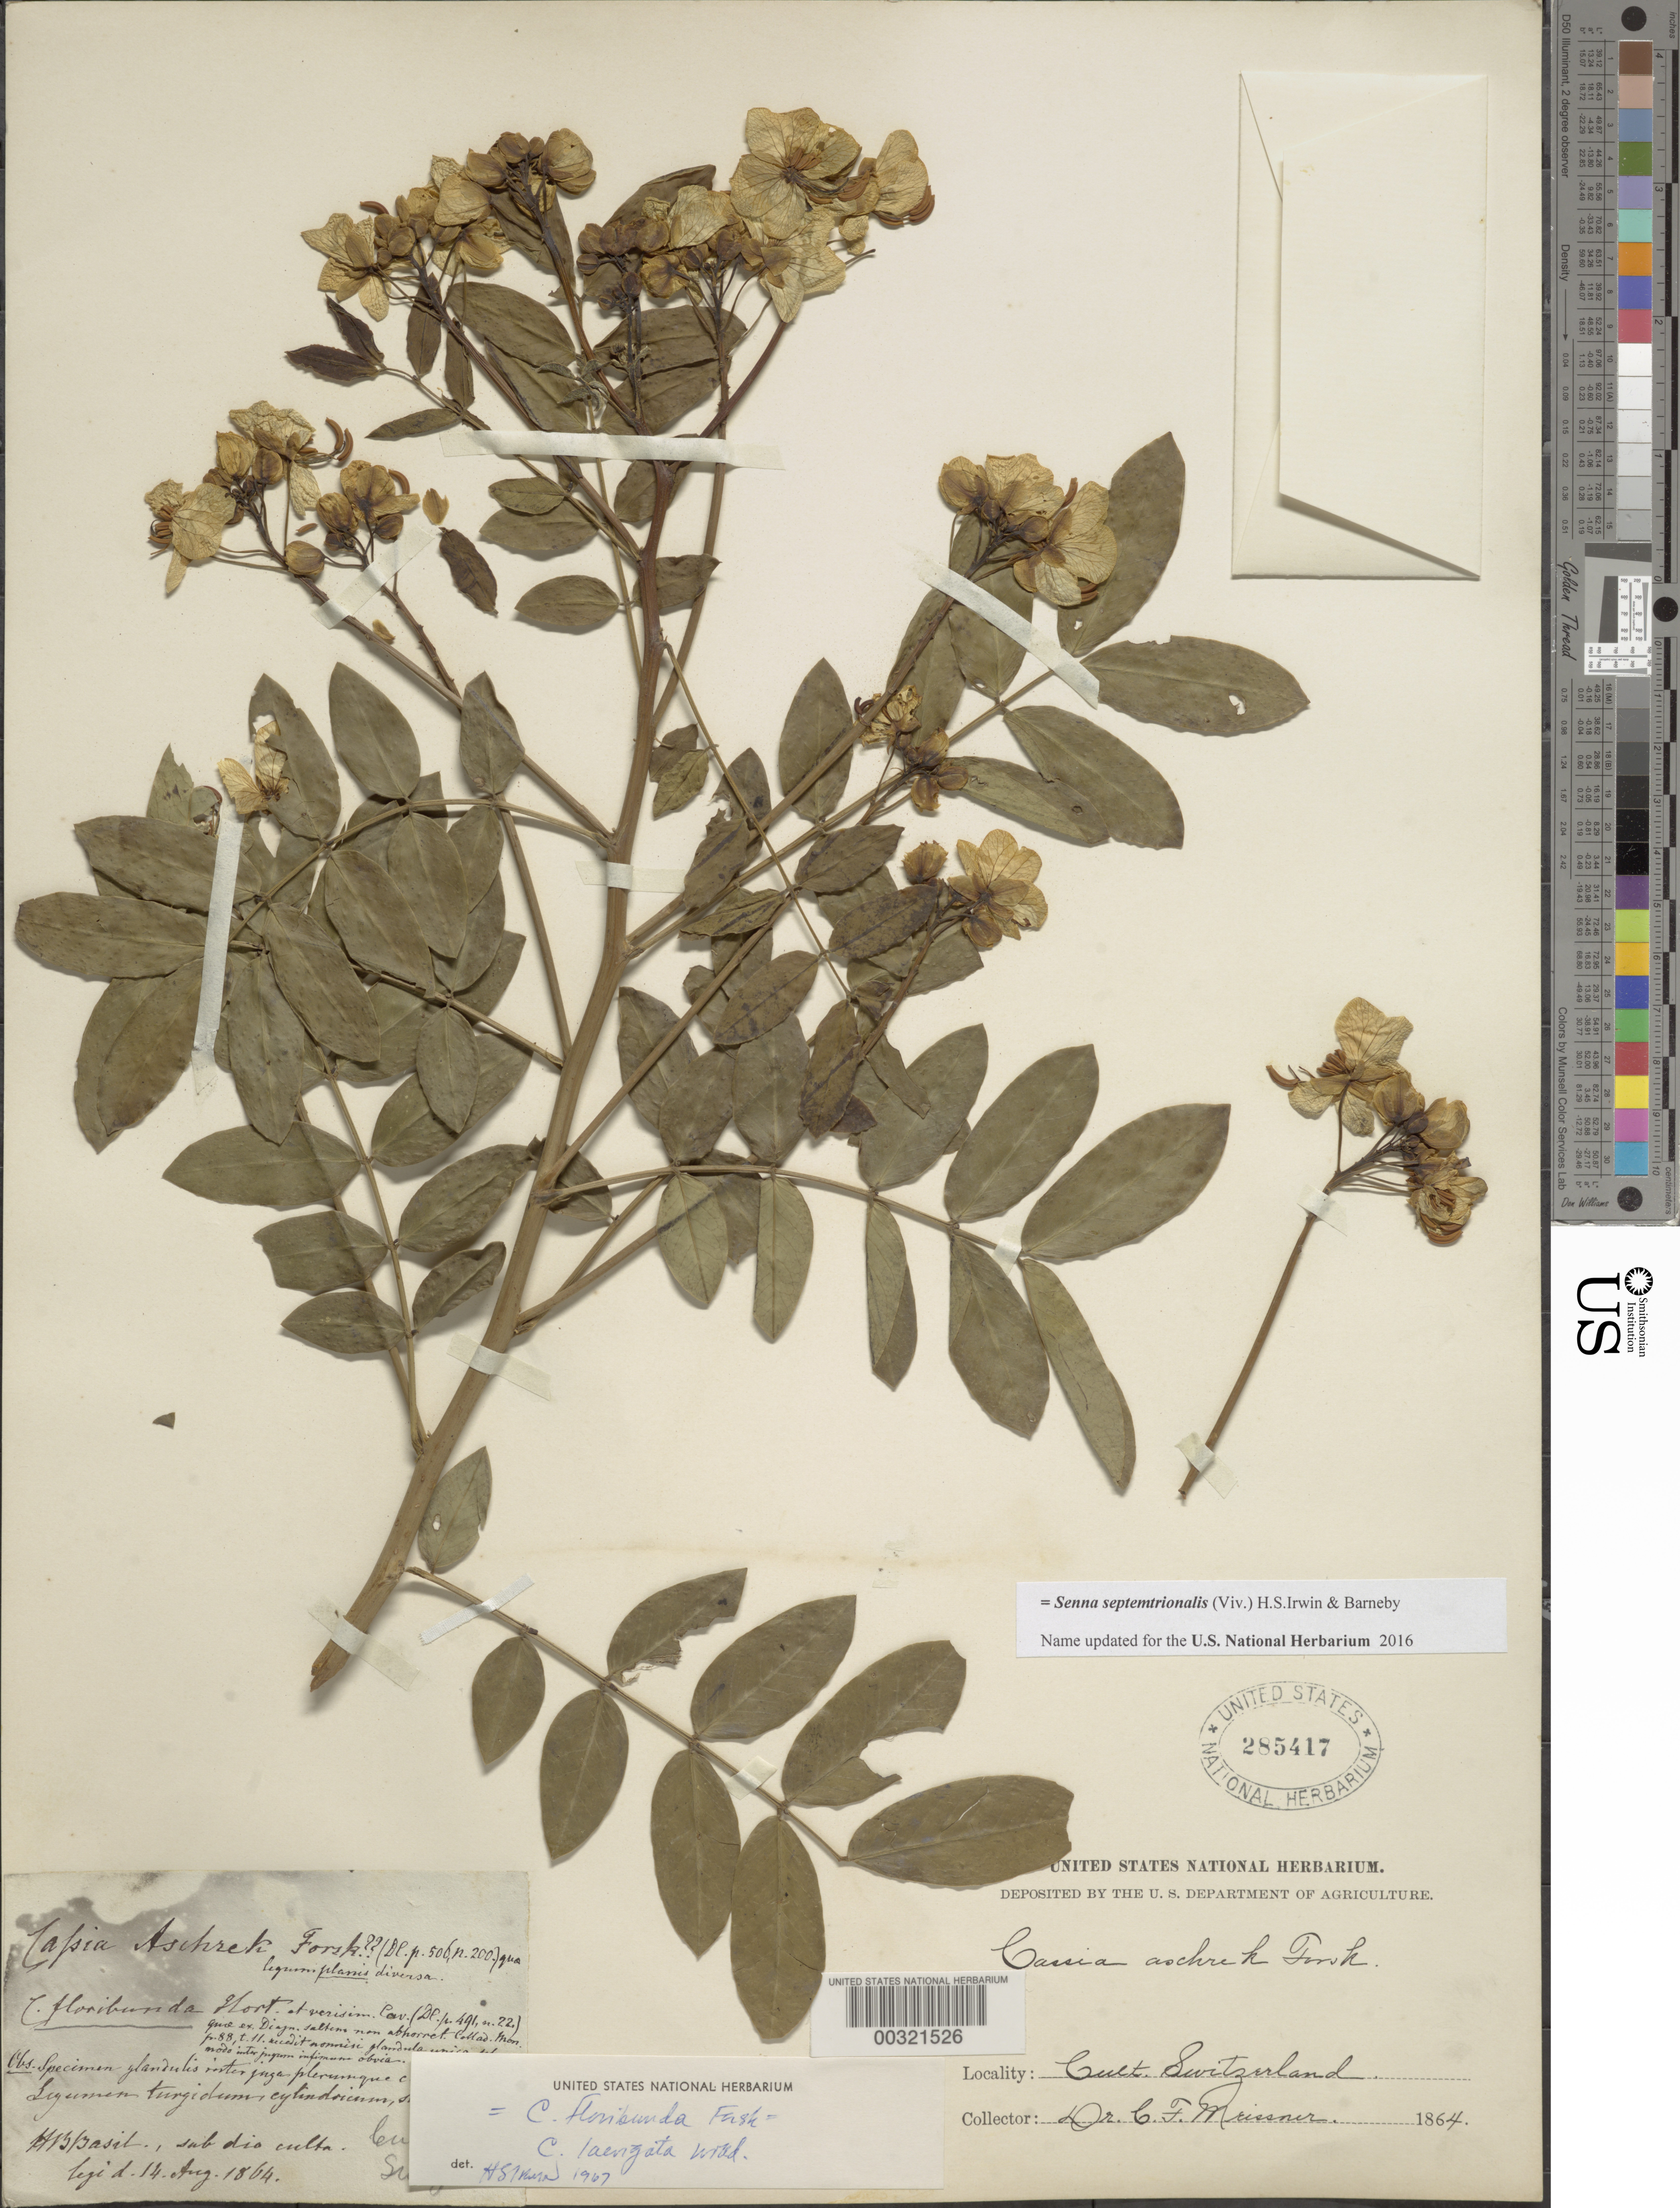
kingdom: Plantae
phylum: Tracheophyta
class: Magnoliopsida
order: Fabales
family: Fabaceae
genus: Senna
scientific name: Senna septemtrionalis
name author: (Viv.) H.S. Irwin & Barneby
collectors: Ex herb. Schimper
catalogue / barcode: US 285417